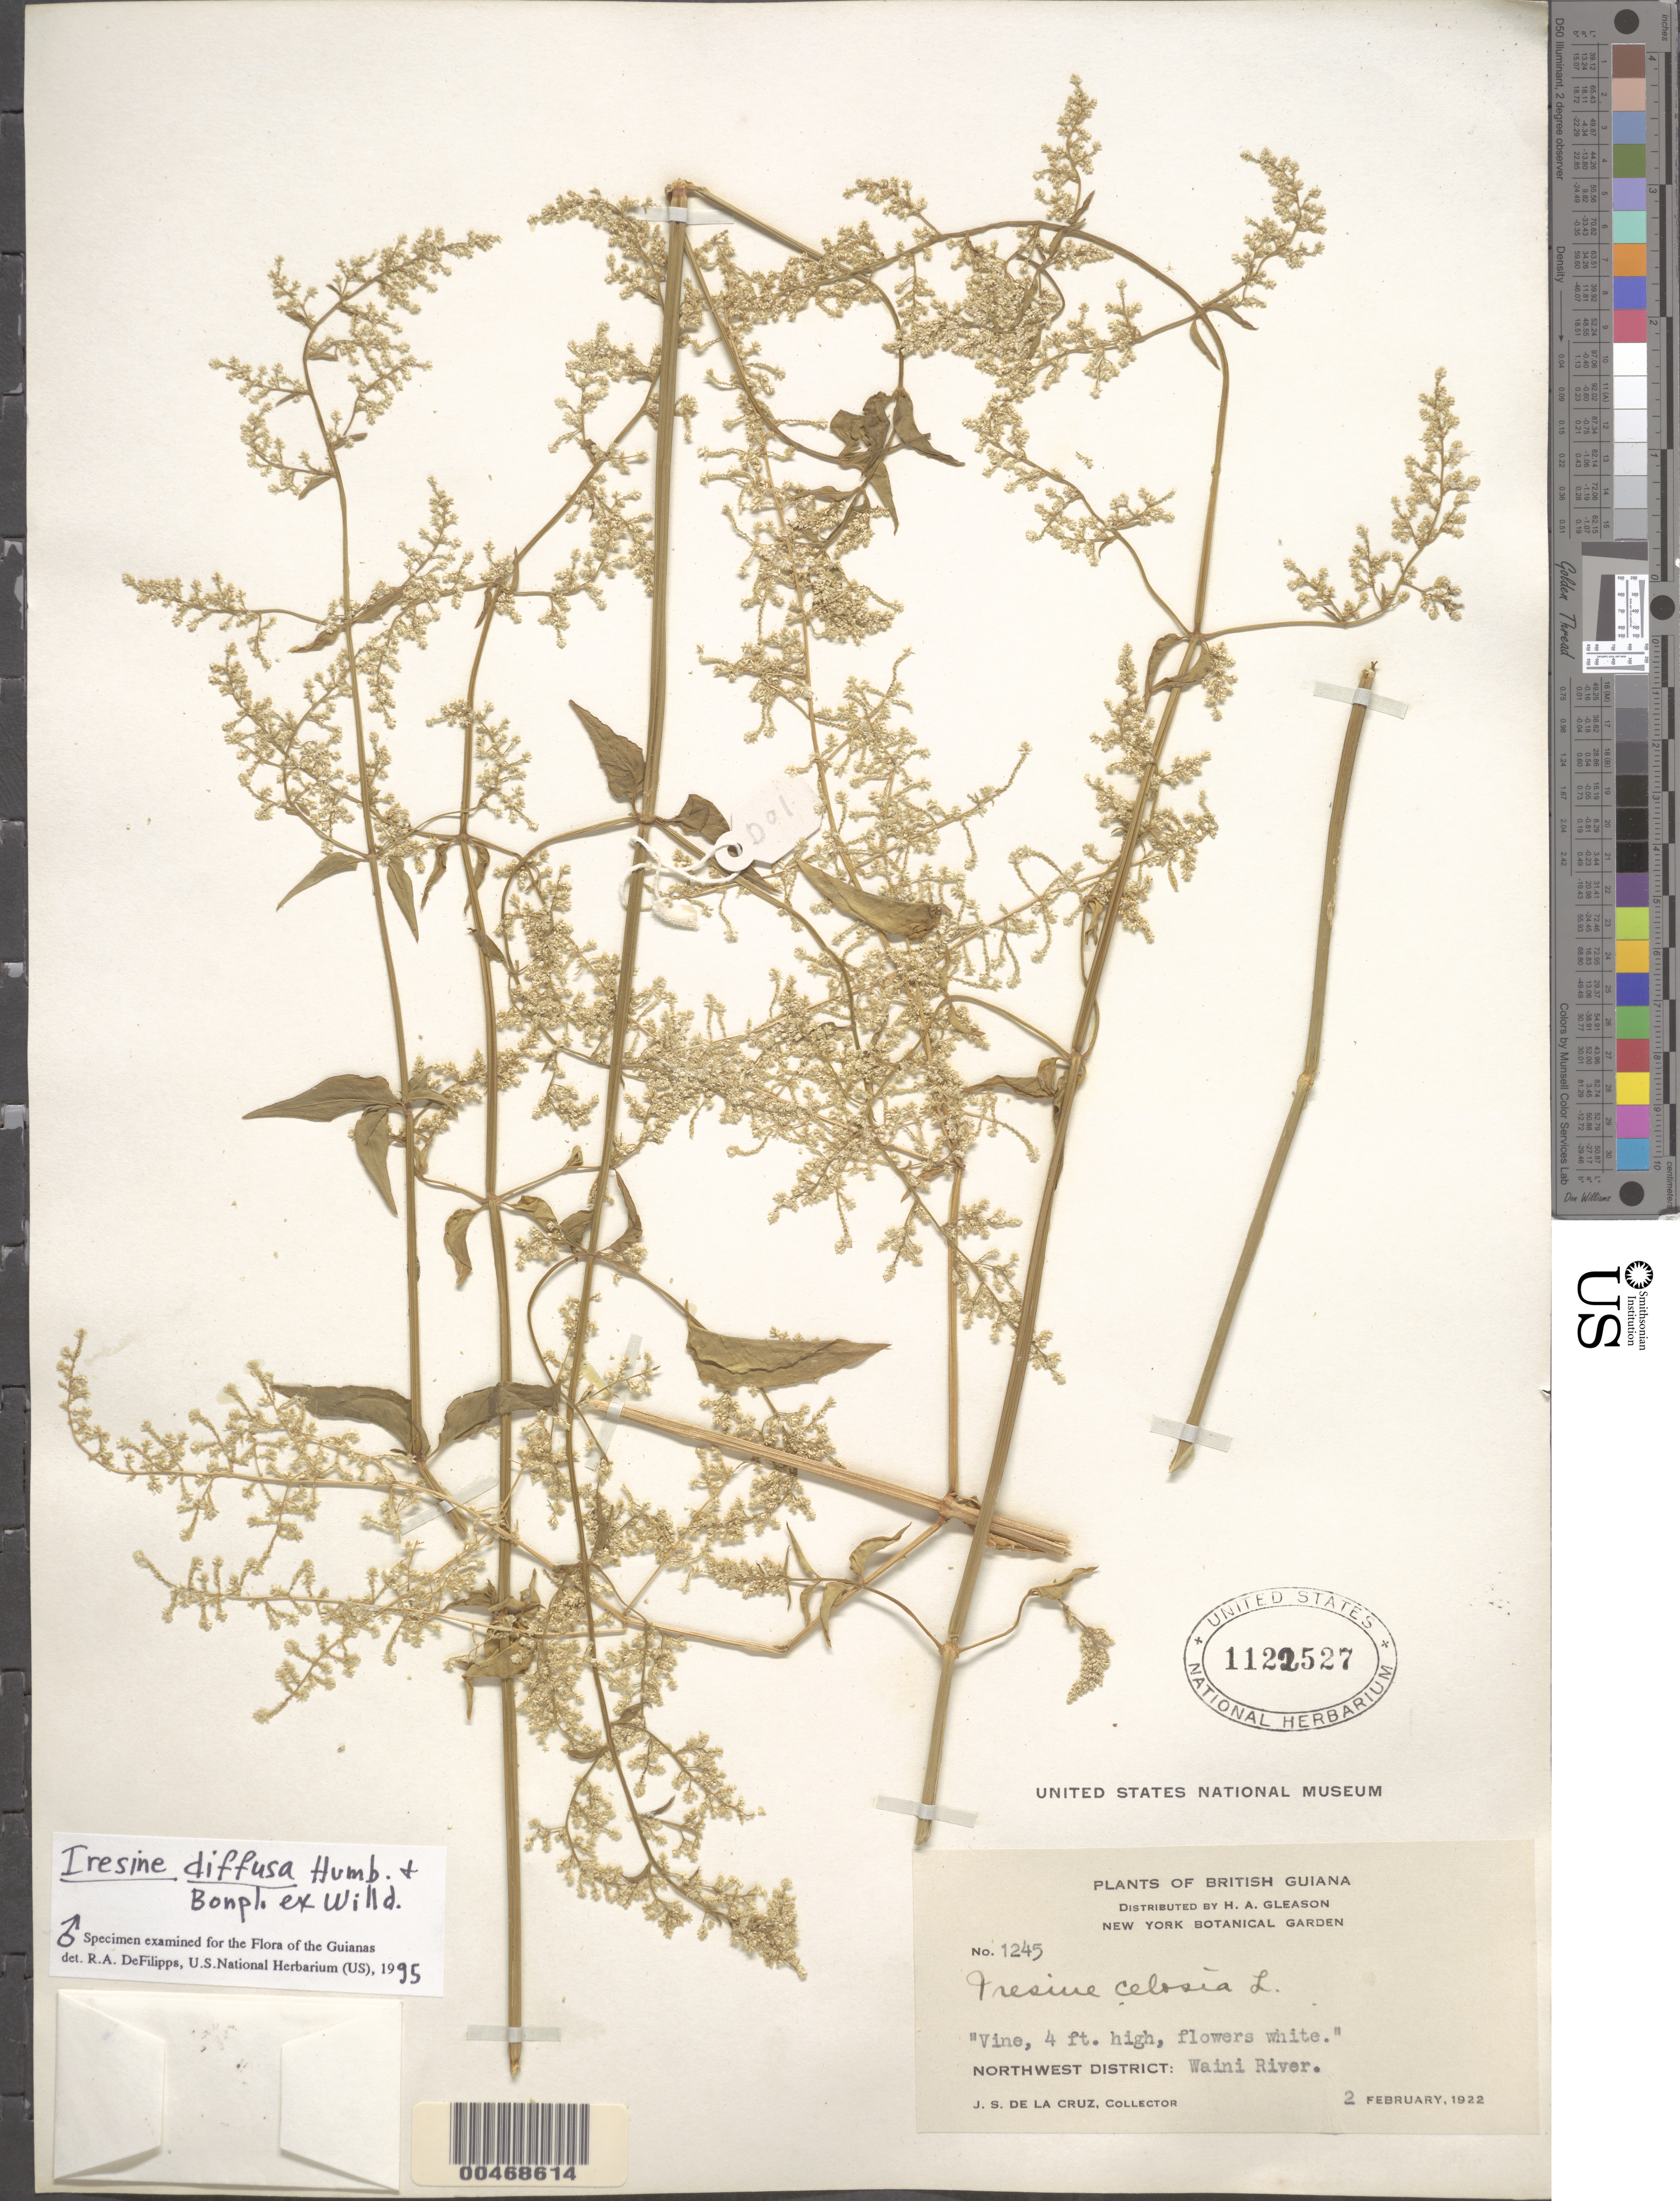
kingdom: Plantae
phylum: Tracheophyta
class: Magnoliopsida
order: Caryophyllales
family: Amaranthaceae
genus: Iresine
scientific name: Iresine diffusa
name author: Humb. & Bonpl. ex Willd.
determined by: DeFilipps, R. A.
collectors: J. S. de la Cruz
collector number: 1245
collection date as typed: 02 Feb 1922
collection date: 1922-02-02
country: Guyana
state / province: Barima-Waini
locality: Waini River. [In former North West Region.]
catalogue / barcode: US 11225270